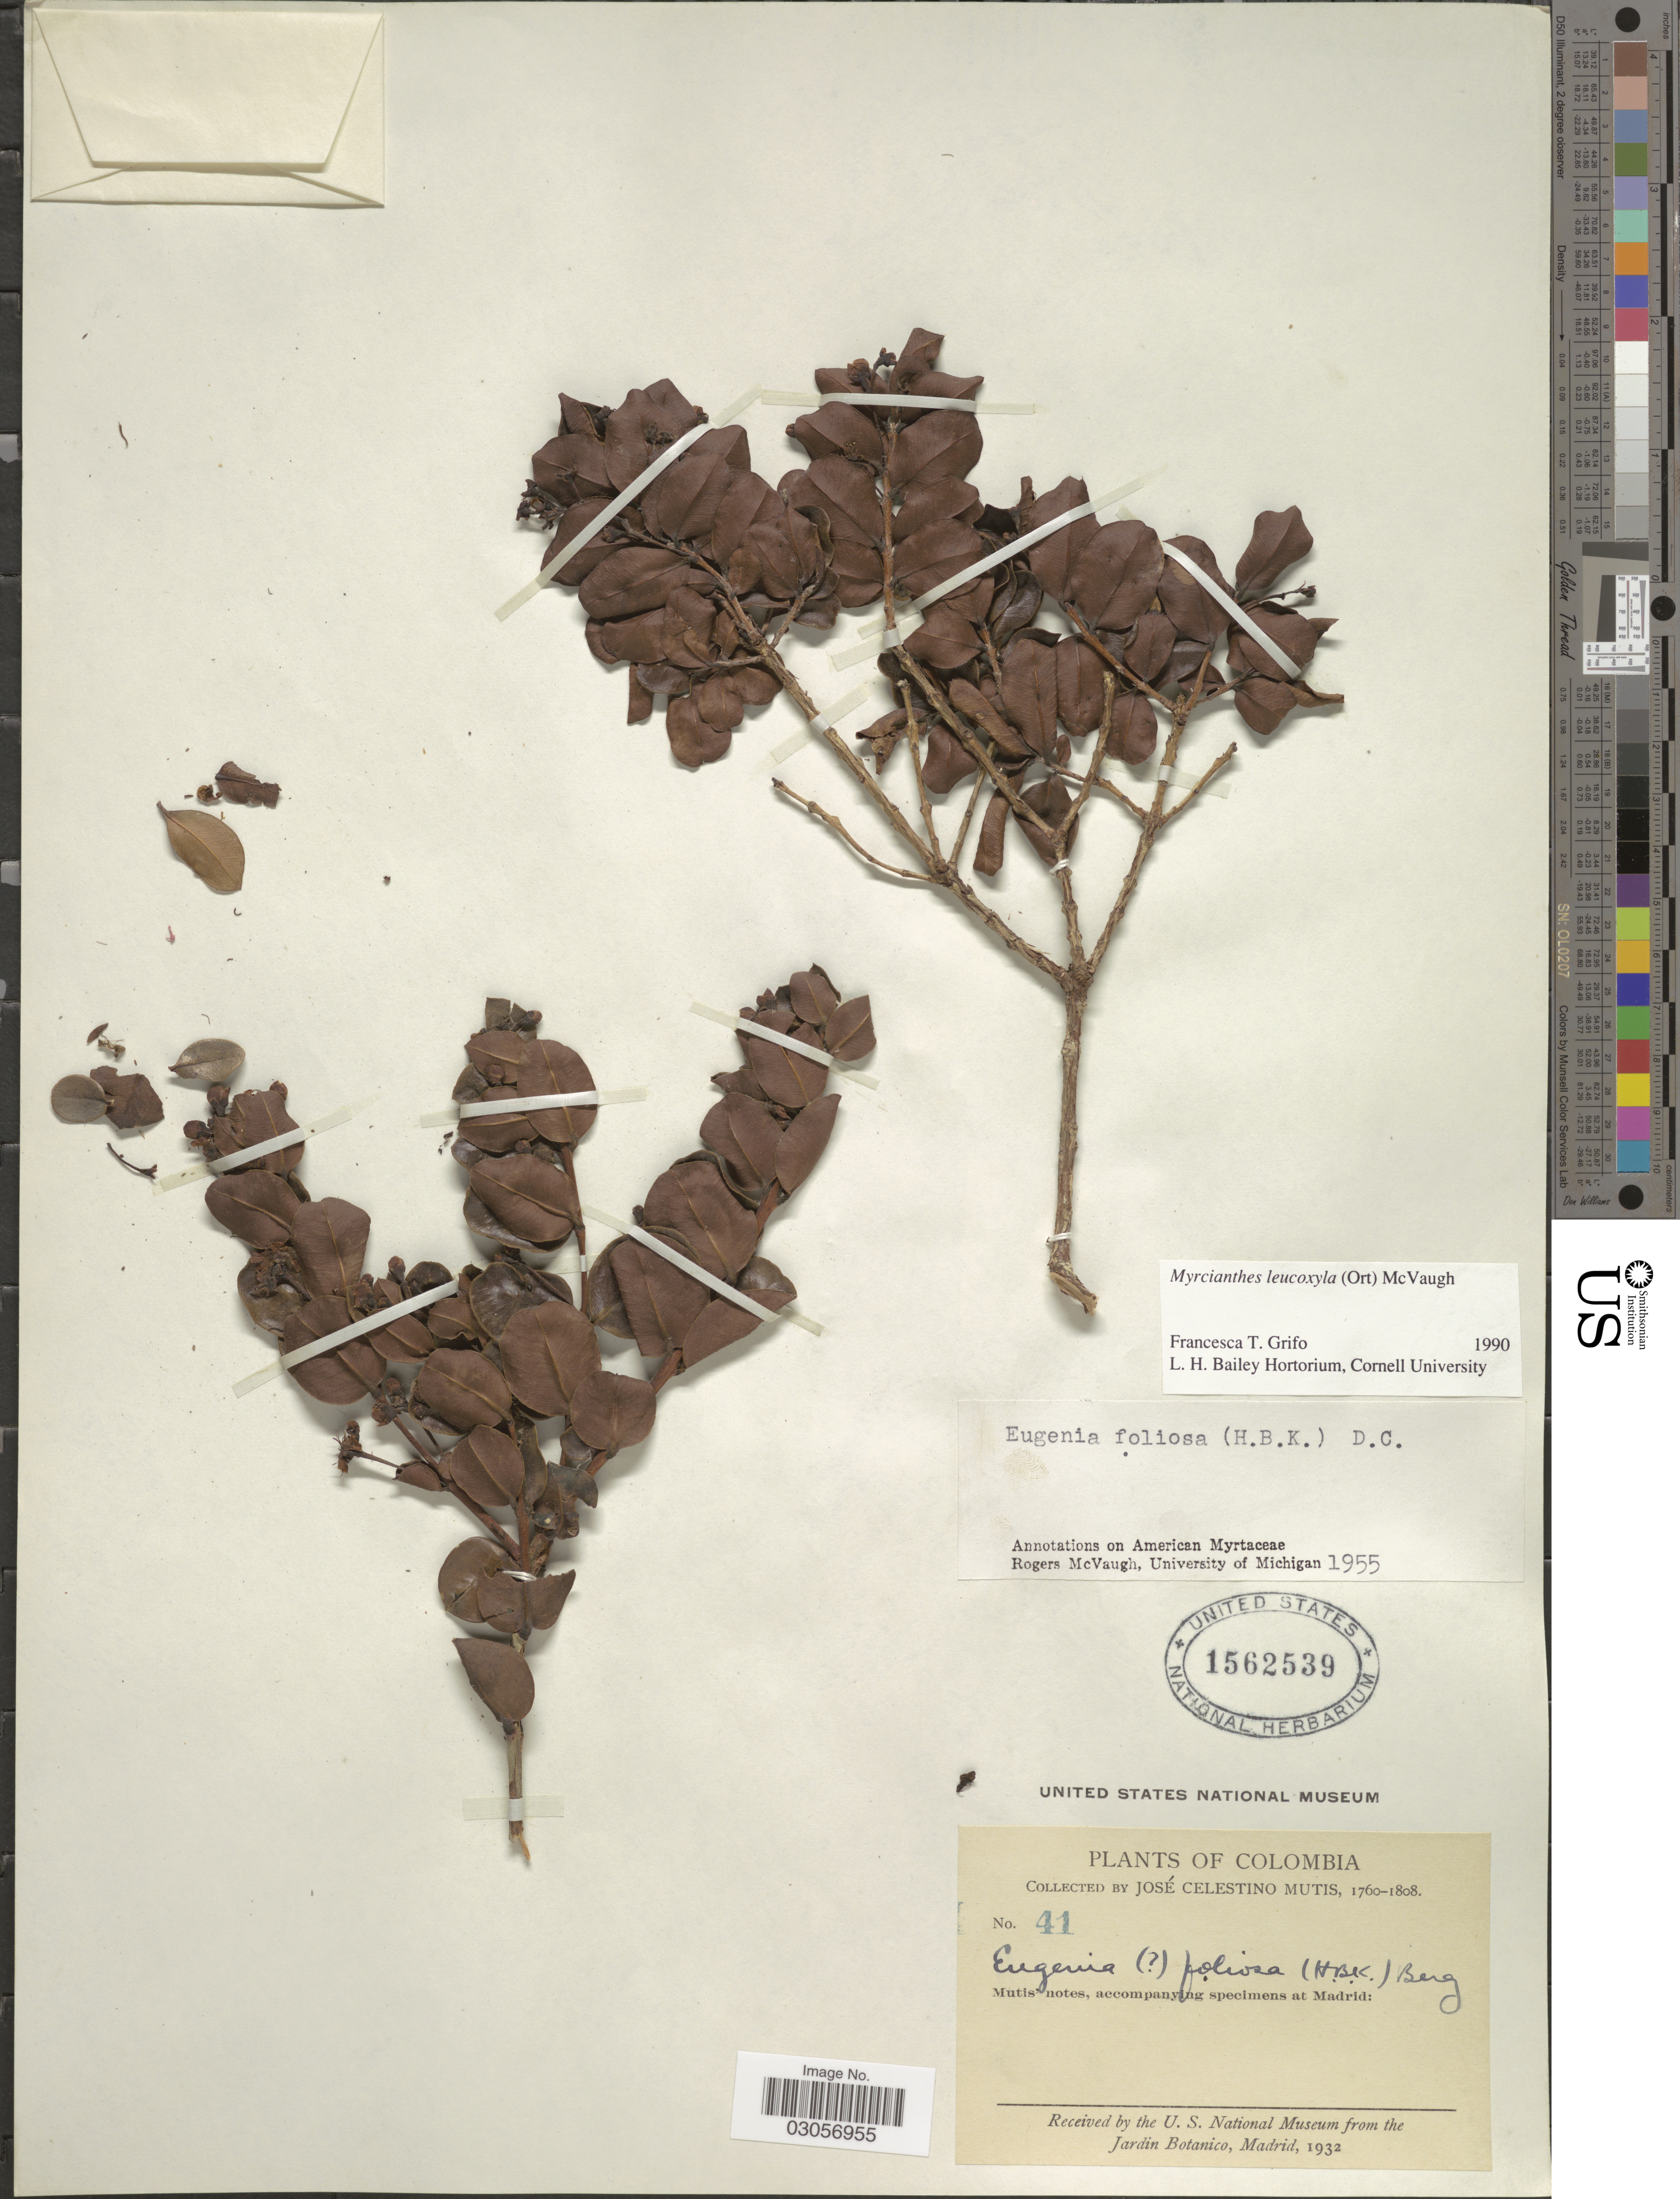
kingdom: Plantae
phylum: Tracheophyta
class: Magnoliopsida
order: Myrtales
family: Myrtaceae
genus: Myrcianthes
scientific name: Myrcianthes leucoxyla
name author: (Ortega) McVaugh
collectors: J. C. B. Mutis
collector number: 41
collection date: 1760/1808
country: Colombia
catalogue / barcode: US 1562539